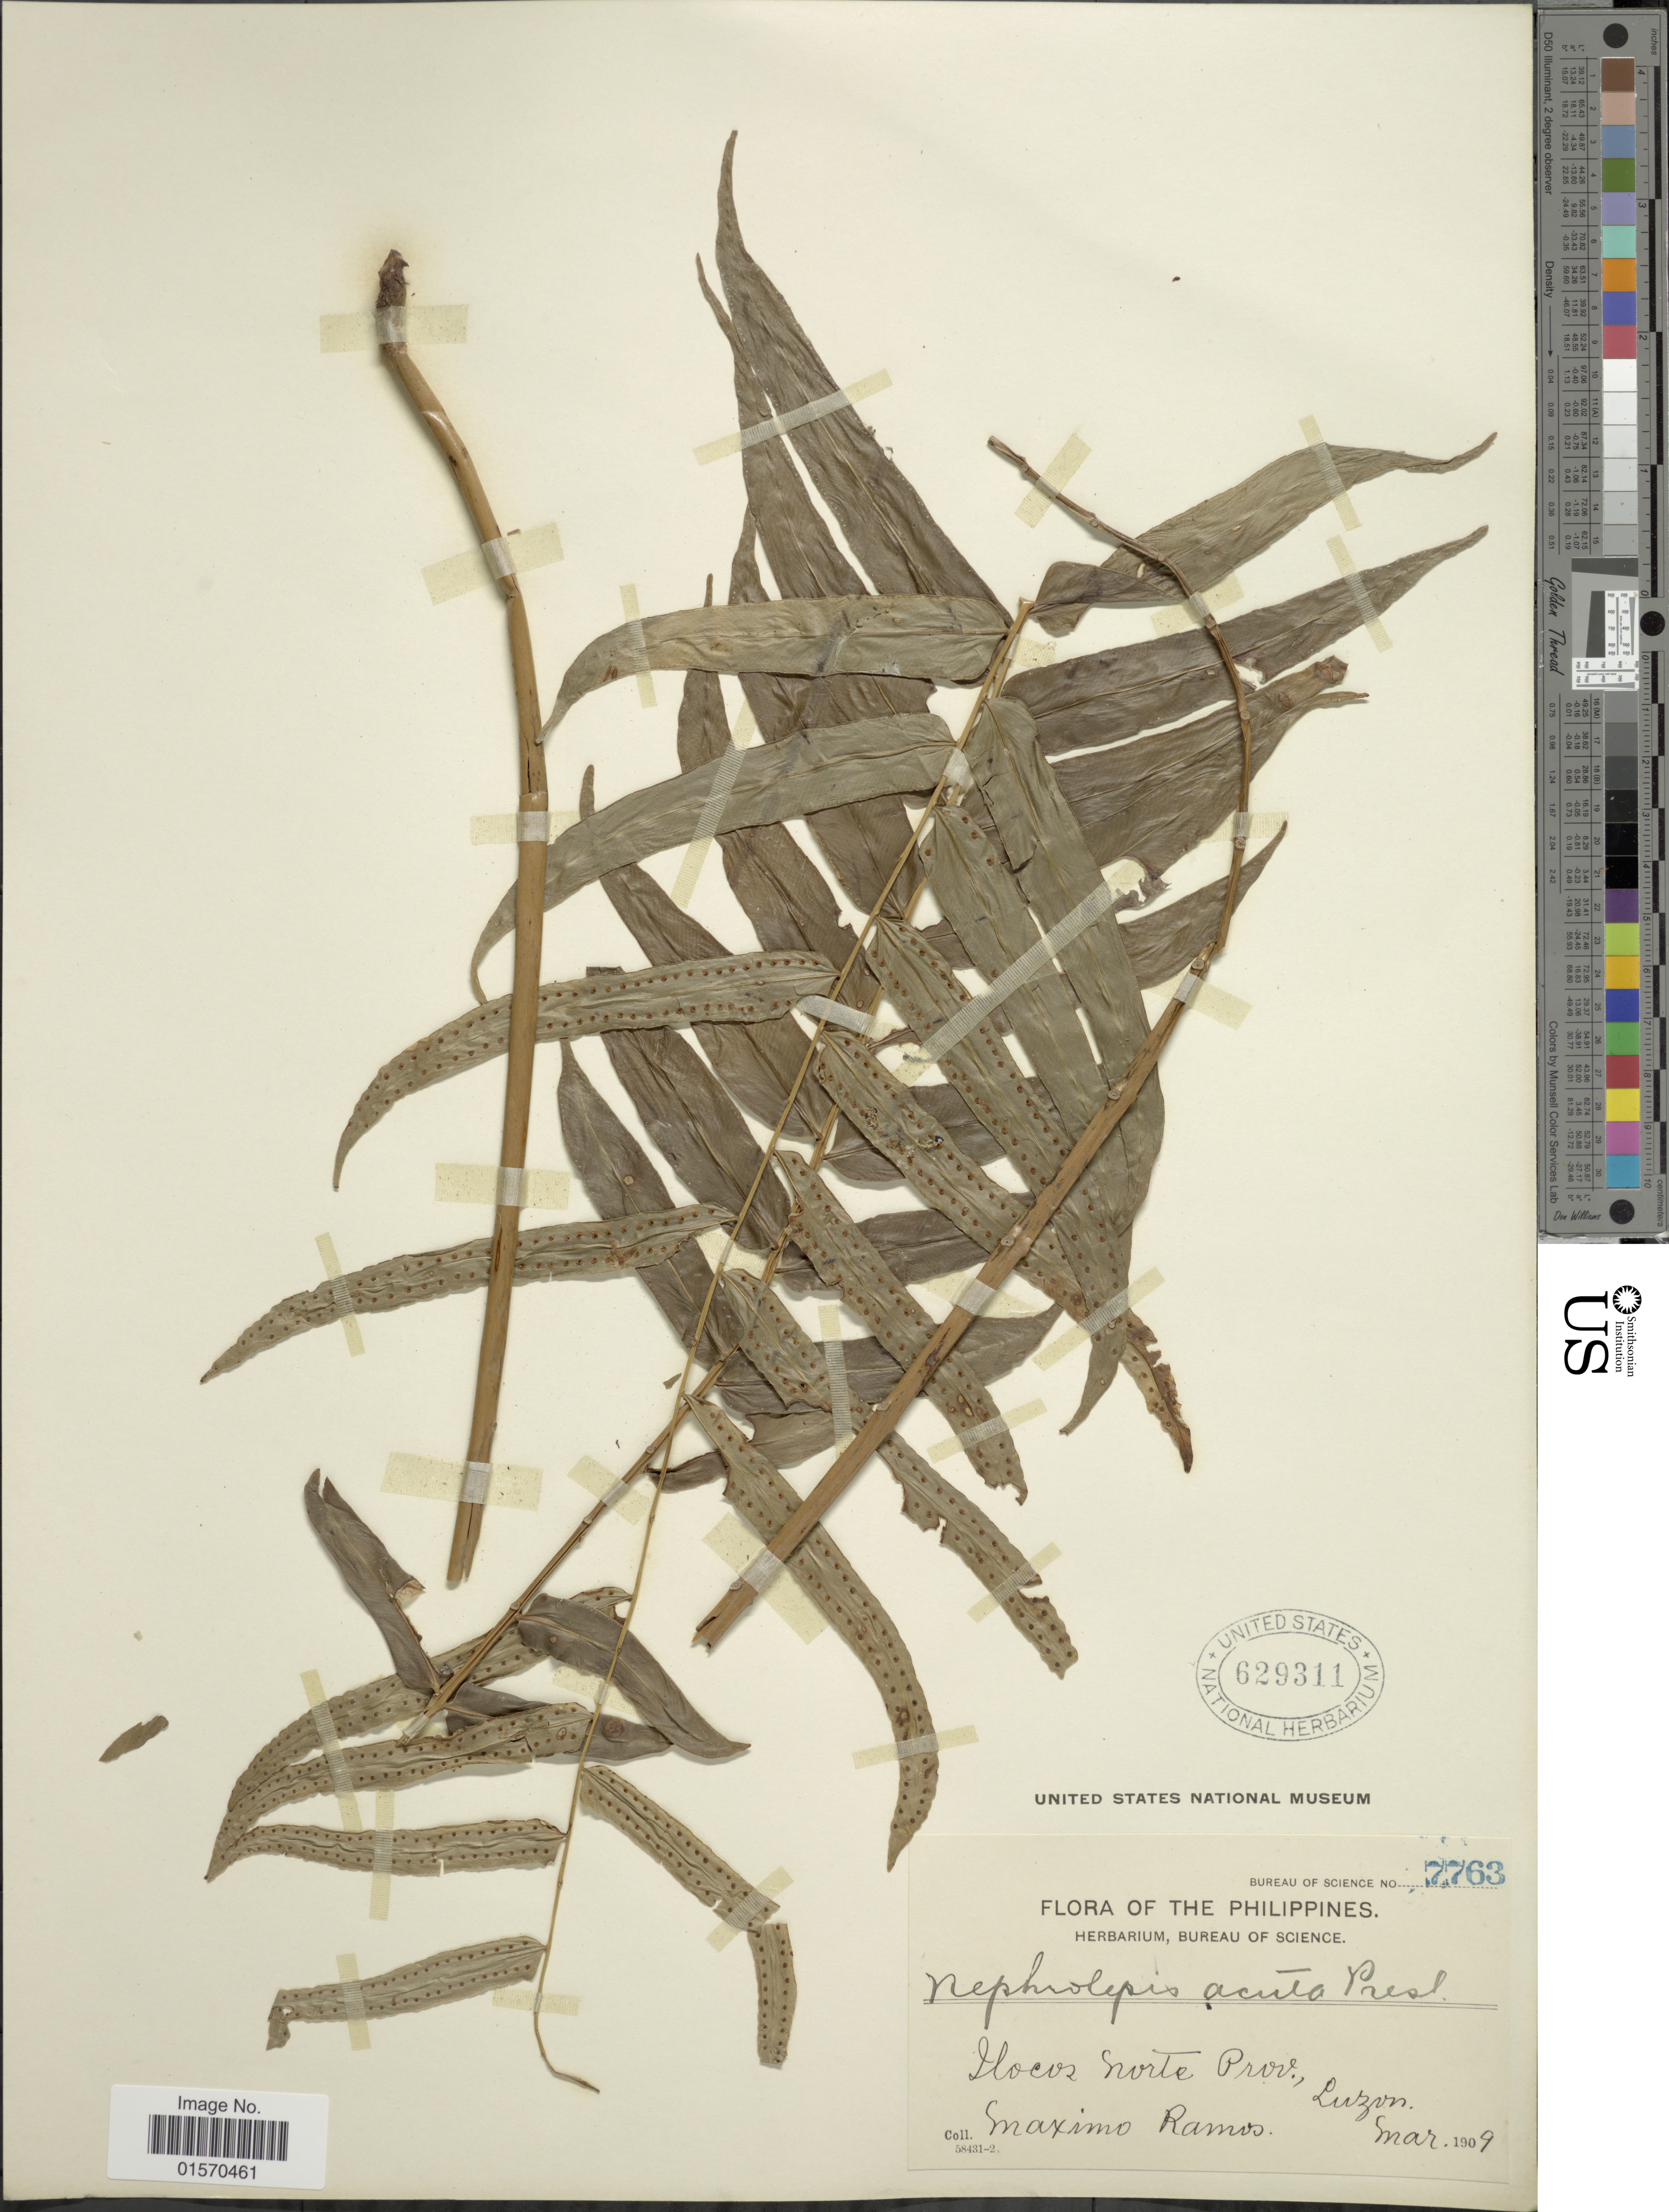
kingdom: Plantae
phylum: Tracheophyta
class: Polypodiopsida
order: Polypodiales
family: Nephrolepidaceae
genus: Nephrolepis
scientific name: Nephrolepis biserrata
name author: (Sw.) Schott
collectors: M. Ramos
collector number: Bureau of Science 7763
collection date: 1909-03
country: Philippines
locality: Ilocos norte Prov., Luzon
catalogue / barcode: US 629311